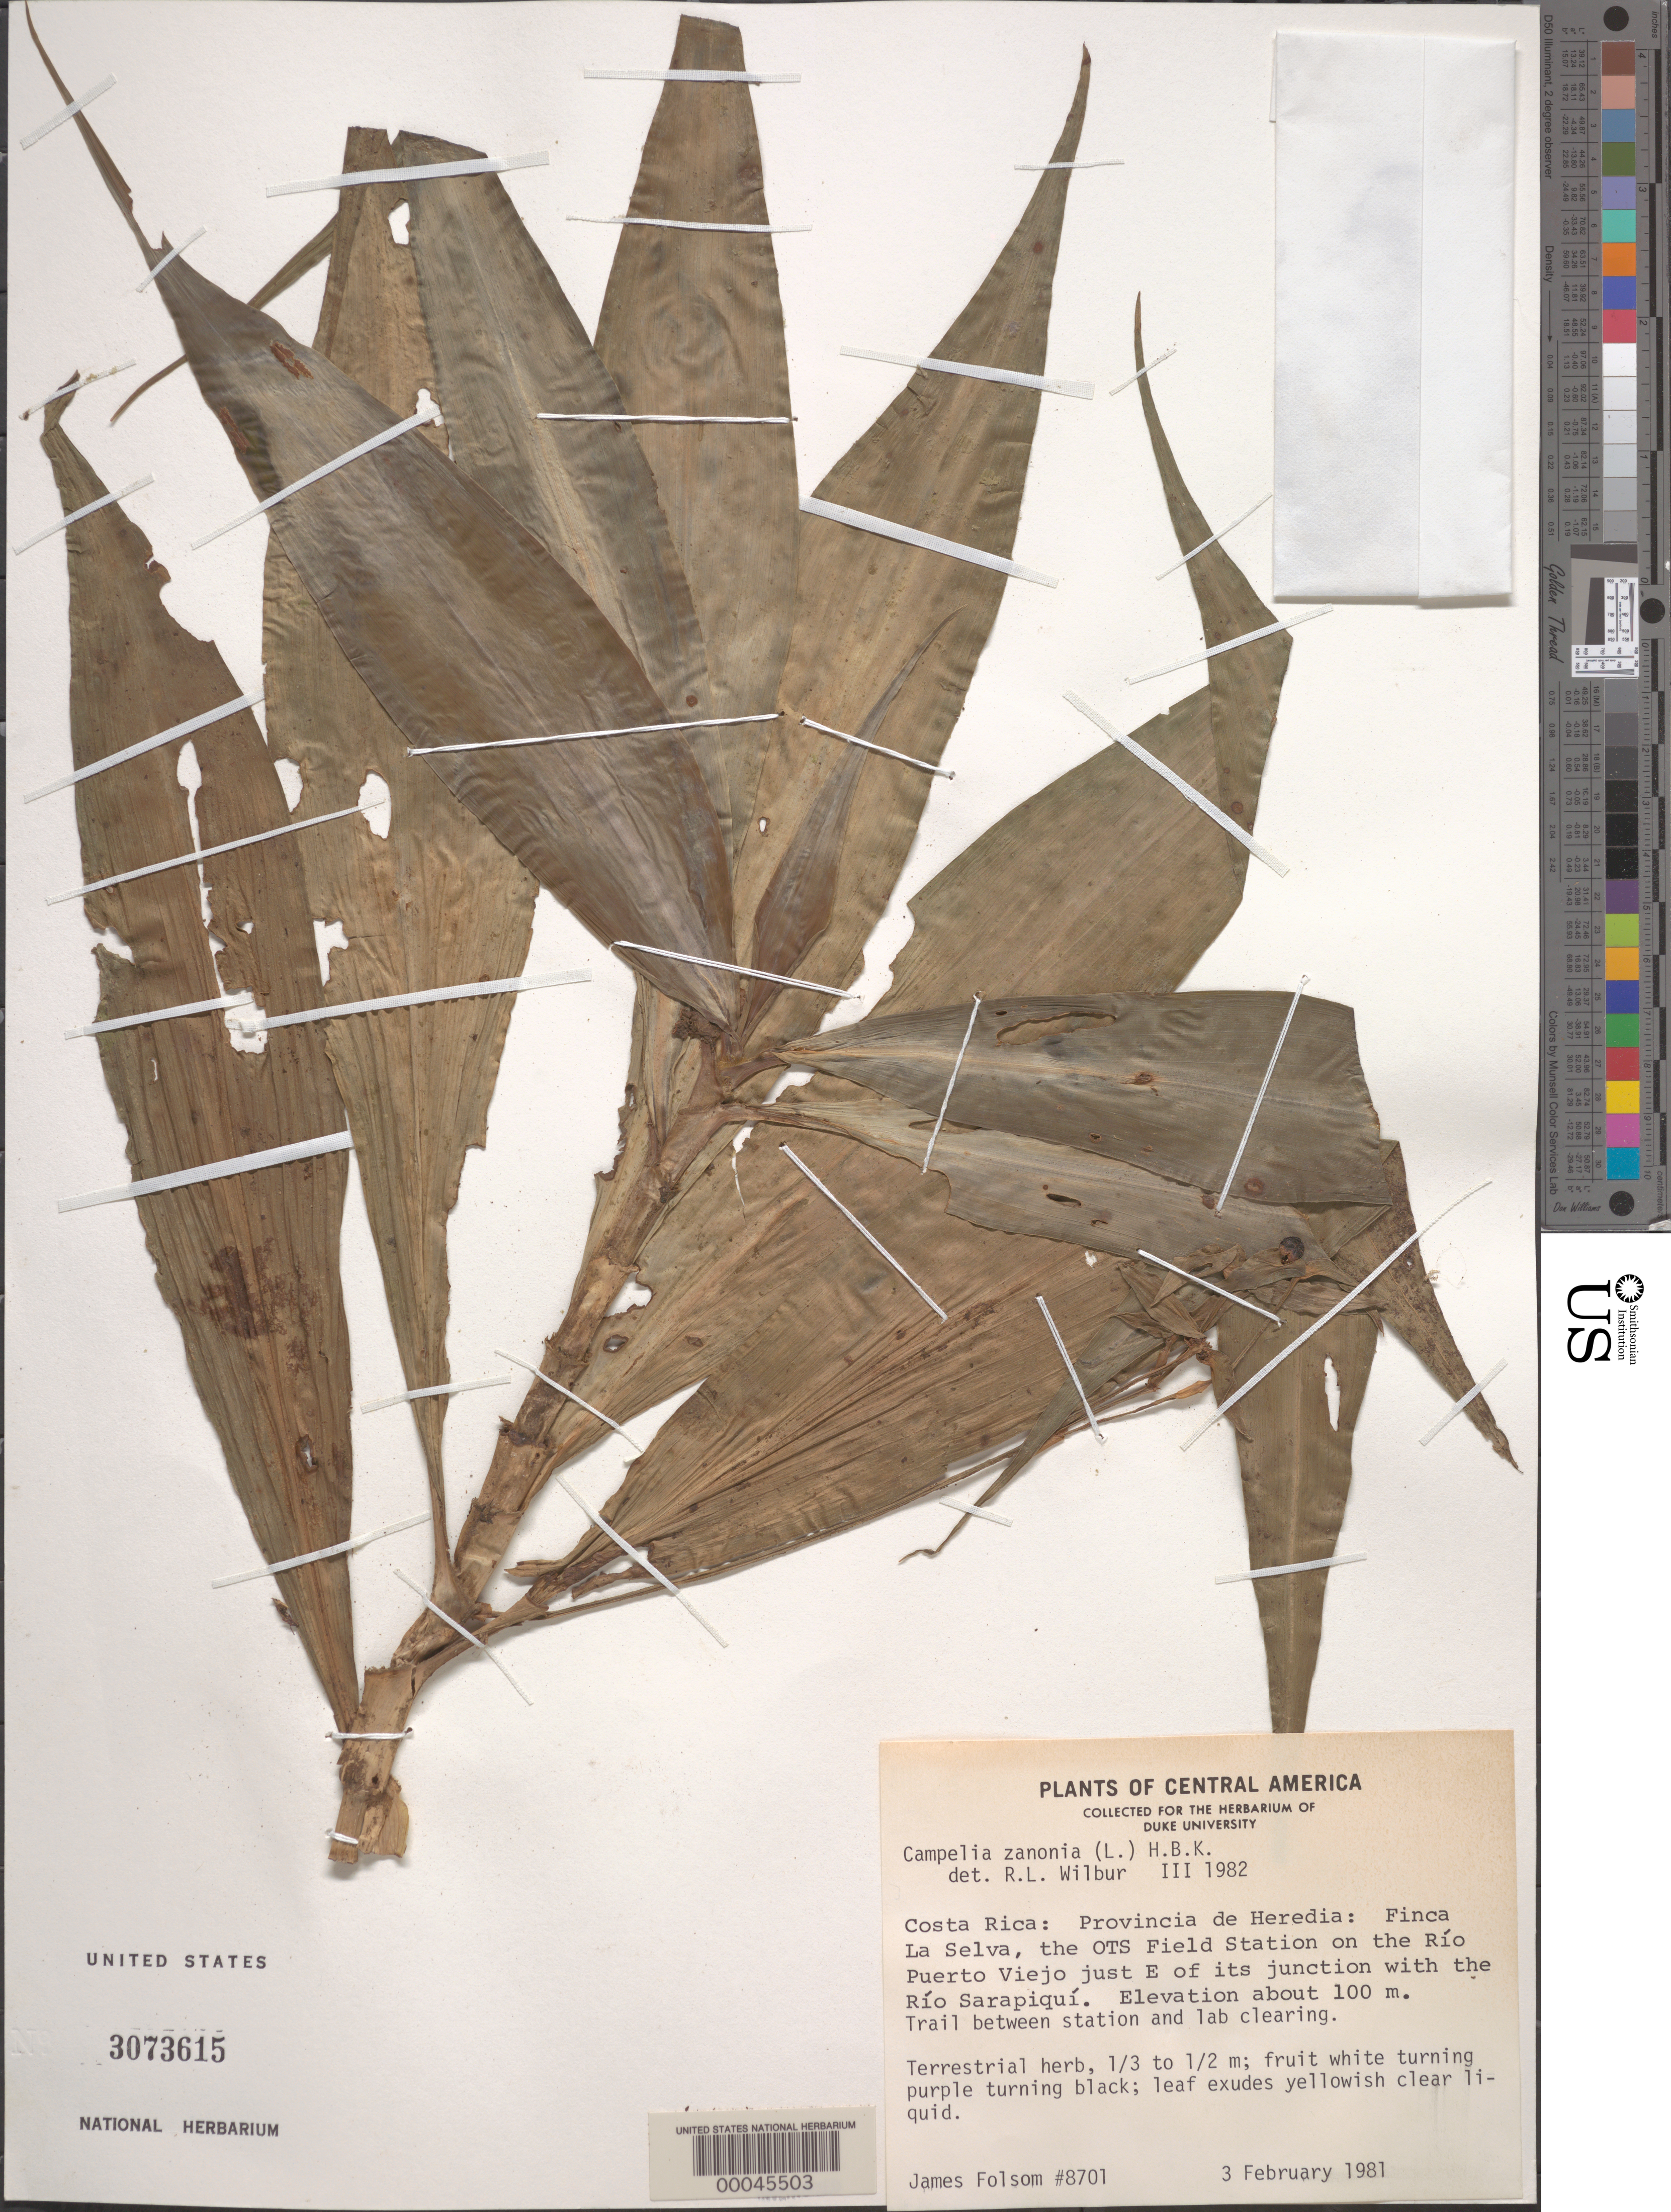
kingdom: Plantae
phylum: Tracheophyta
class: Liliopsida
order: Commelinales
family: Commelinaceae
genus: Tradescantia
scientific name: Tradescantia zanonia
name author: (L.) Sw.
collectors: J. P. Folsom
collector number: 8701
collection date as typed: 03 Feb 1981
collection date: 1981-02-03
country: Costa Rica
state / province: Heredia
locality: Finca la selva, ots field station on rio puerto viejo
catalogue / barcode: US 3073615